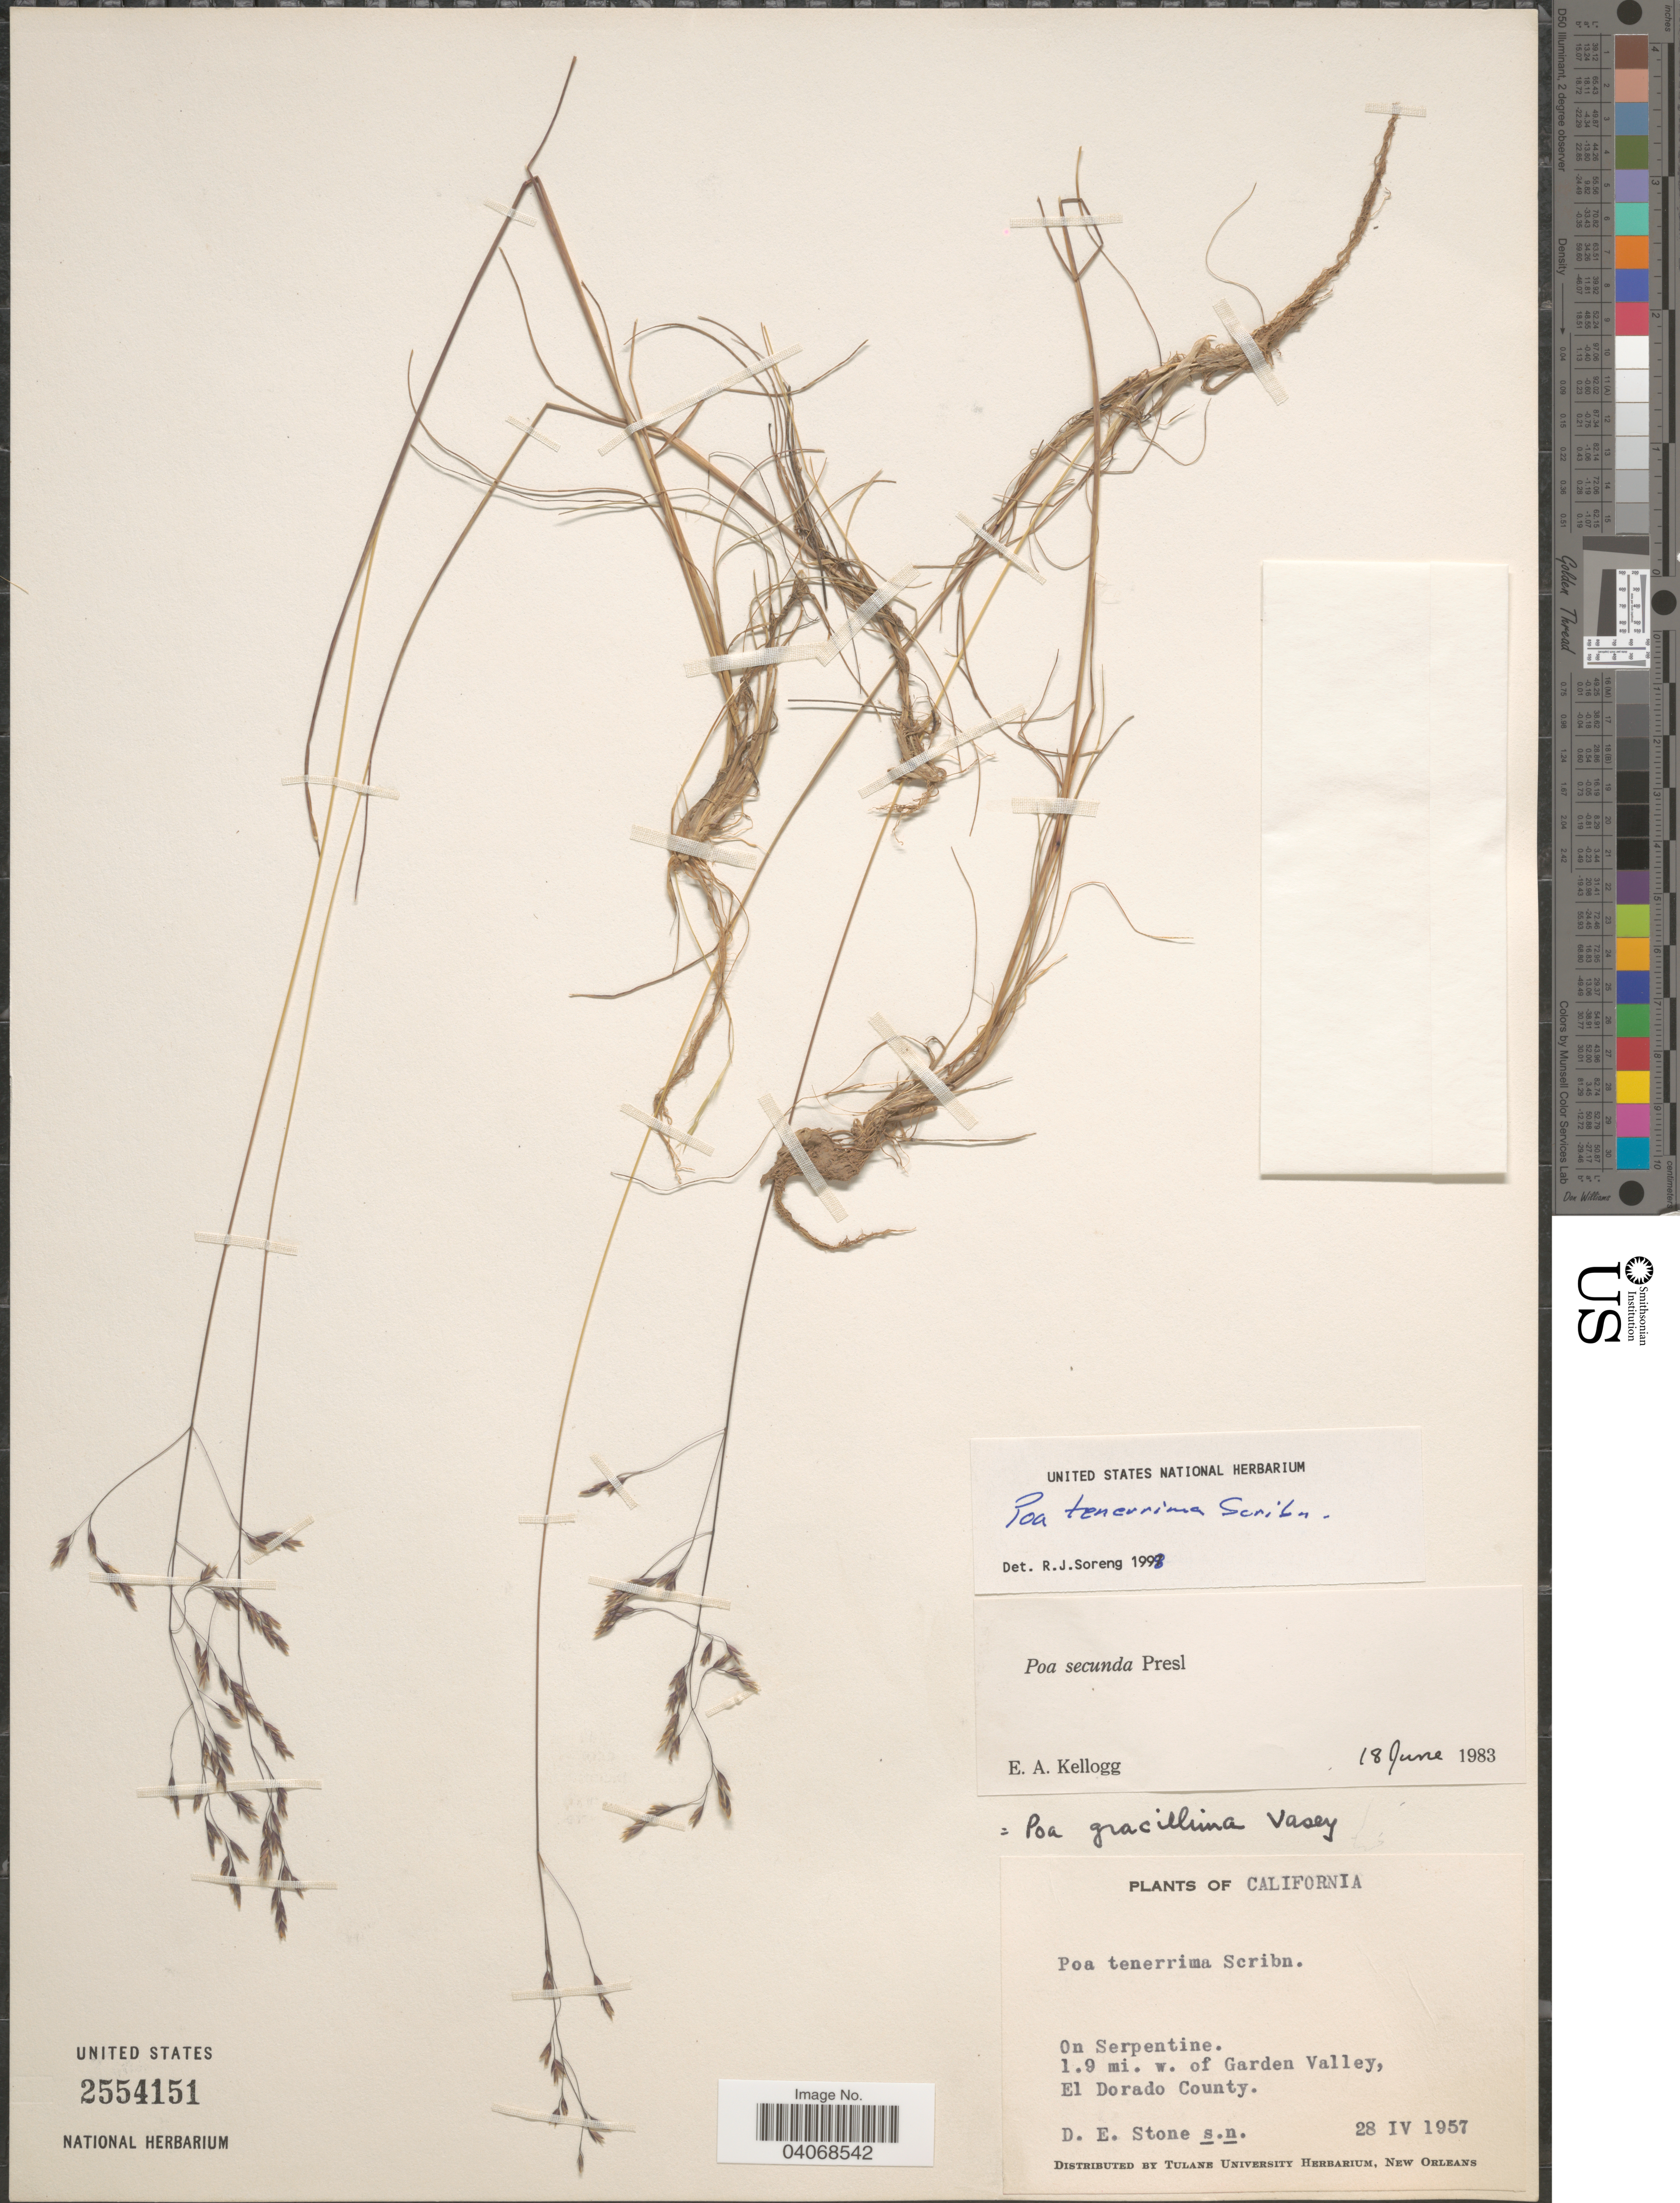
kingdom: Plantae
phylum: Tracheophyta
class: Liliopsida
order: Poales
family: Poaceae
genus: Poa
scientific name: Poa tenerrima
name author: Scribn.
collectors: D. E. Stone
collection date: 1957-04-28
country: United States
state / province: California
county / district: El Dorado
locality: On Serpentine. 1.9 mi. w. of Garden Valley, El Dorado County.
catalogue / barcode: US 2554151